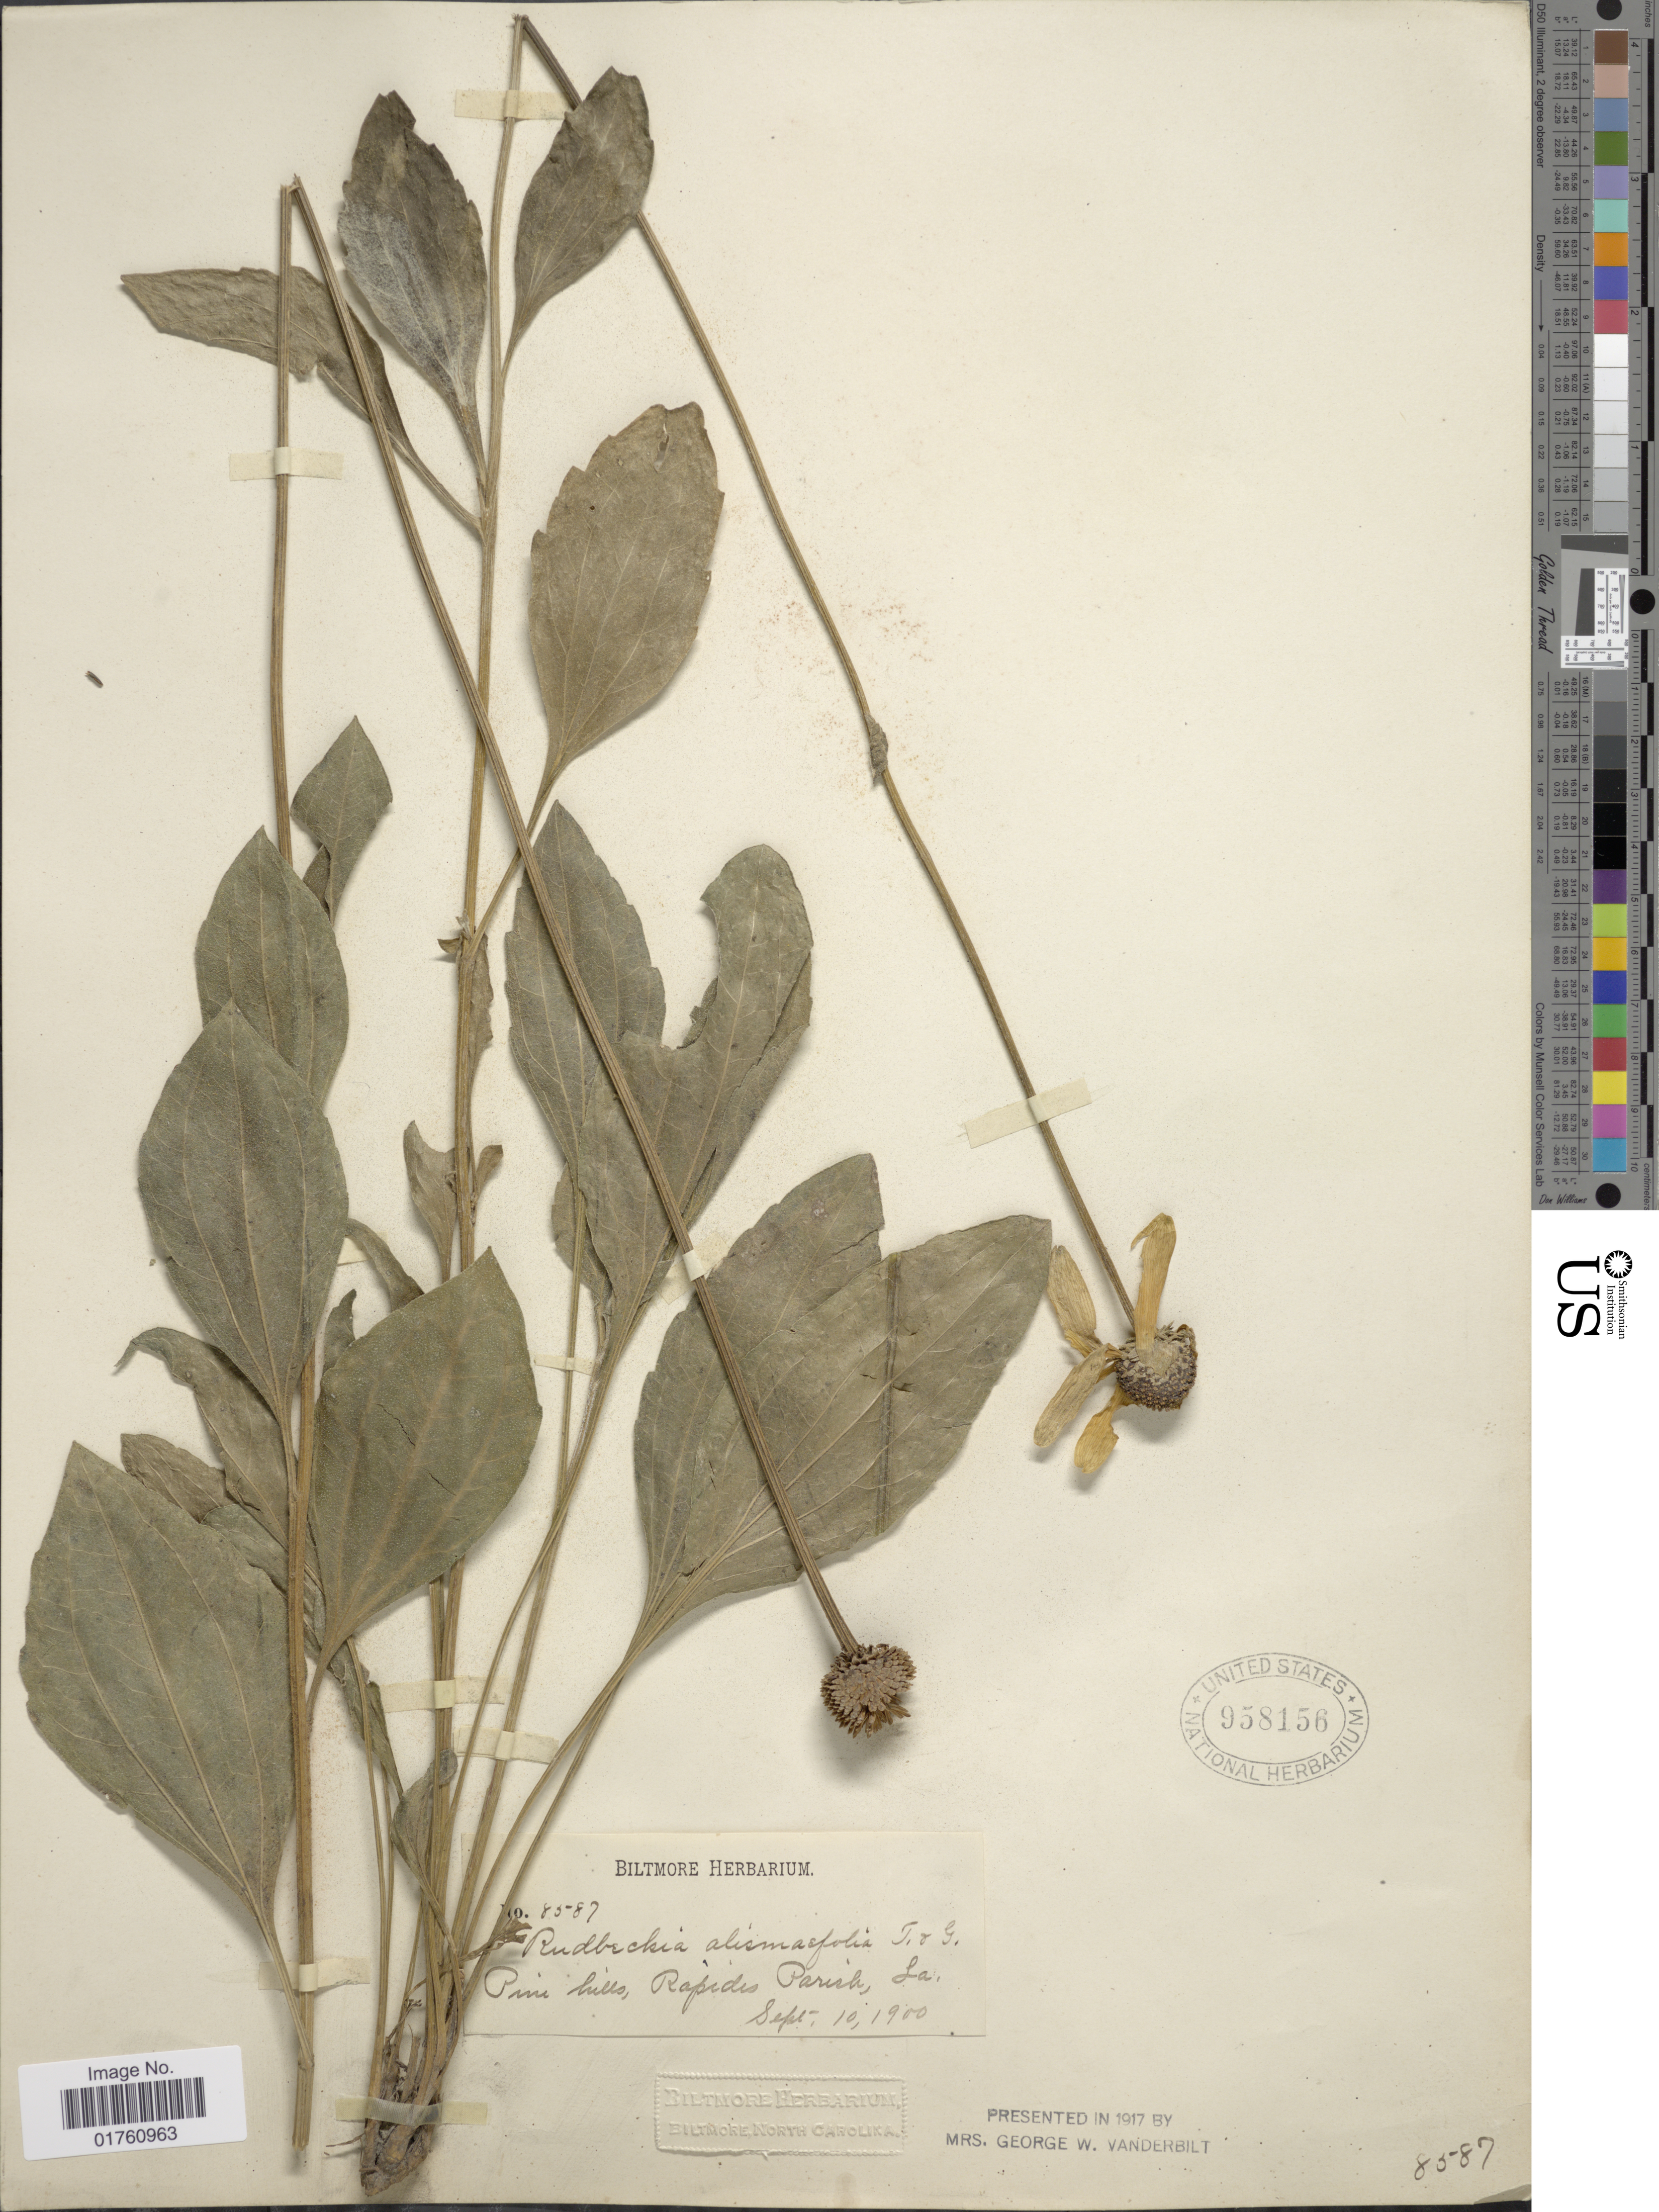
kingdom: Plantae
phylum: Tracheophyta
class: Magnoliopsida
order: Asterales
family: Asteraceae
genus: Rudbeckia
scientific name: Rudbeckia grandiflora var. alismaefolia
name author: (Torr. & A. Gray) Cronq.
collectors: ex herb. Biltmore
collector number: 8587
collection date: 1900-09-10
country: United States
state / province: Louisiana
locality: Pine hills, Rapides Parish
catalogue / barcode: US 958156